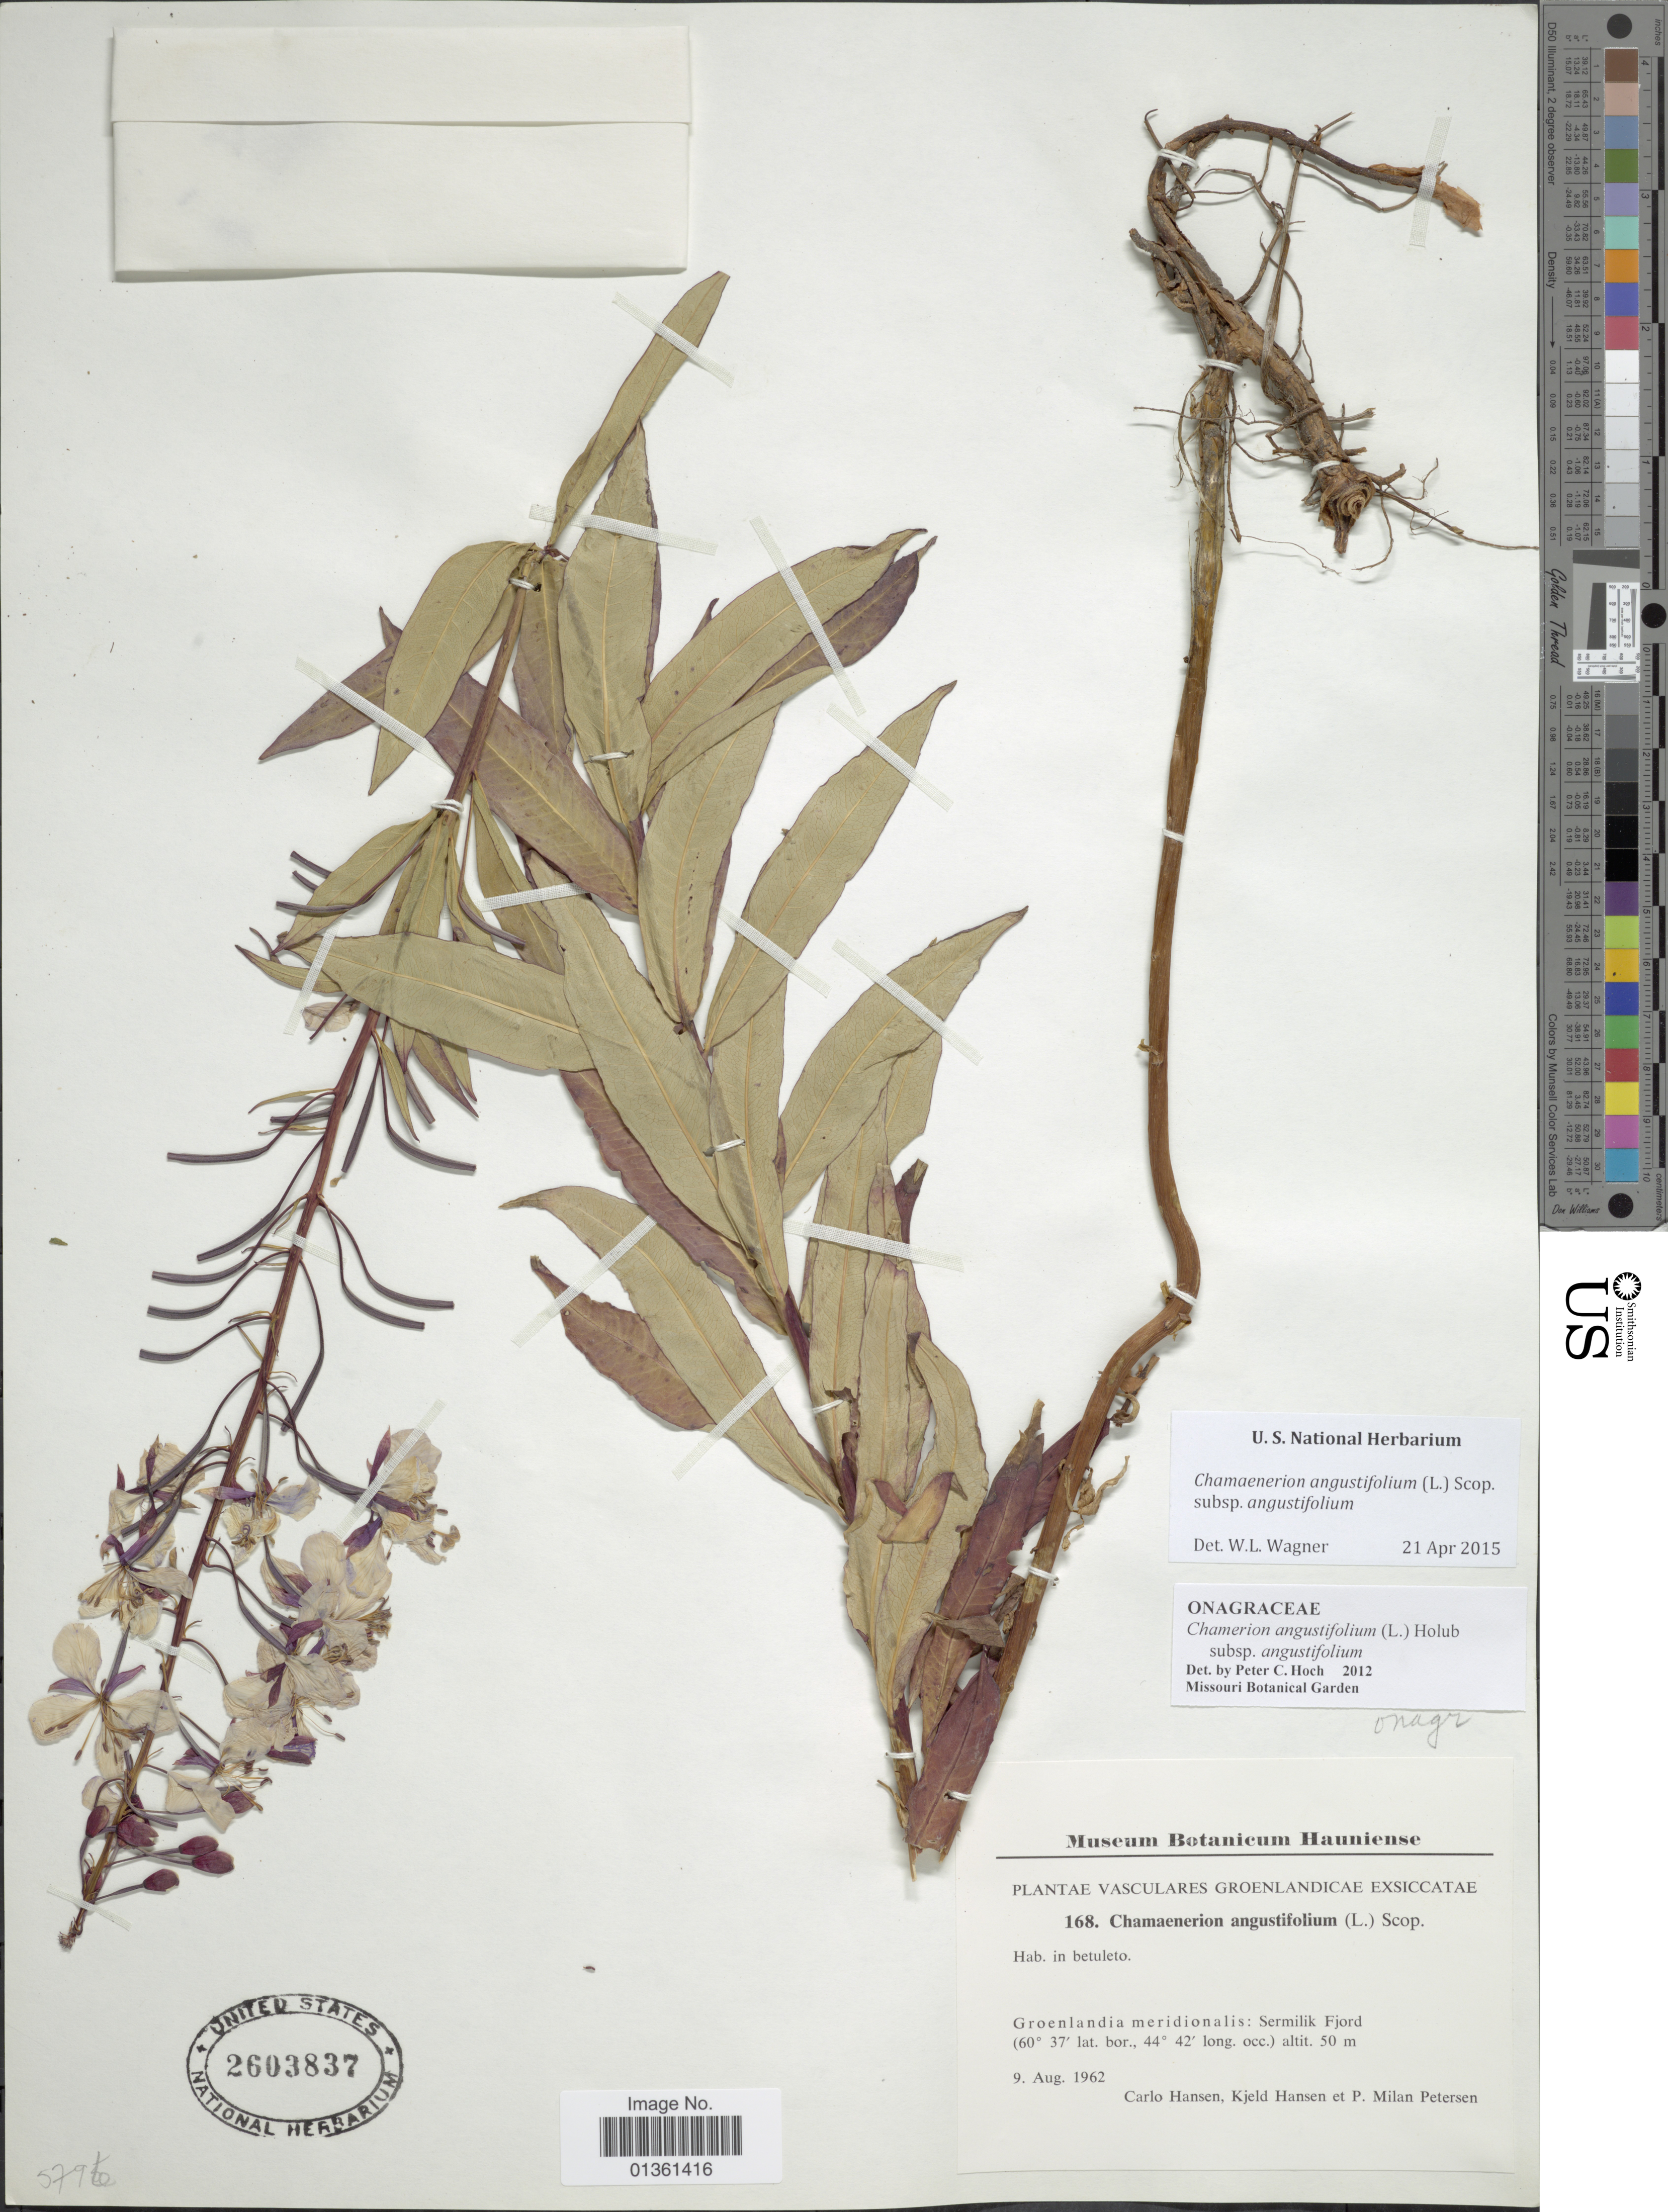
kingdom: Plantae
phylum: Tracheophyta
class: Magnoliopsida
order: Myrtales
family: Onagraceae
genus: Chamaenerion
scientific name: Chamaenerion angustifolium subsp. angustifolium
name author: (L.) Scop.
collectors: C. Hansen, K. Hansen & P. Petersen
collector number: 168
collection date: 1962-08-09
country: Greenland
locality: Groenlandia meridionalis: Sermilik Fjord.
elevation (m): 50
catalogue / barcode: US 2603837